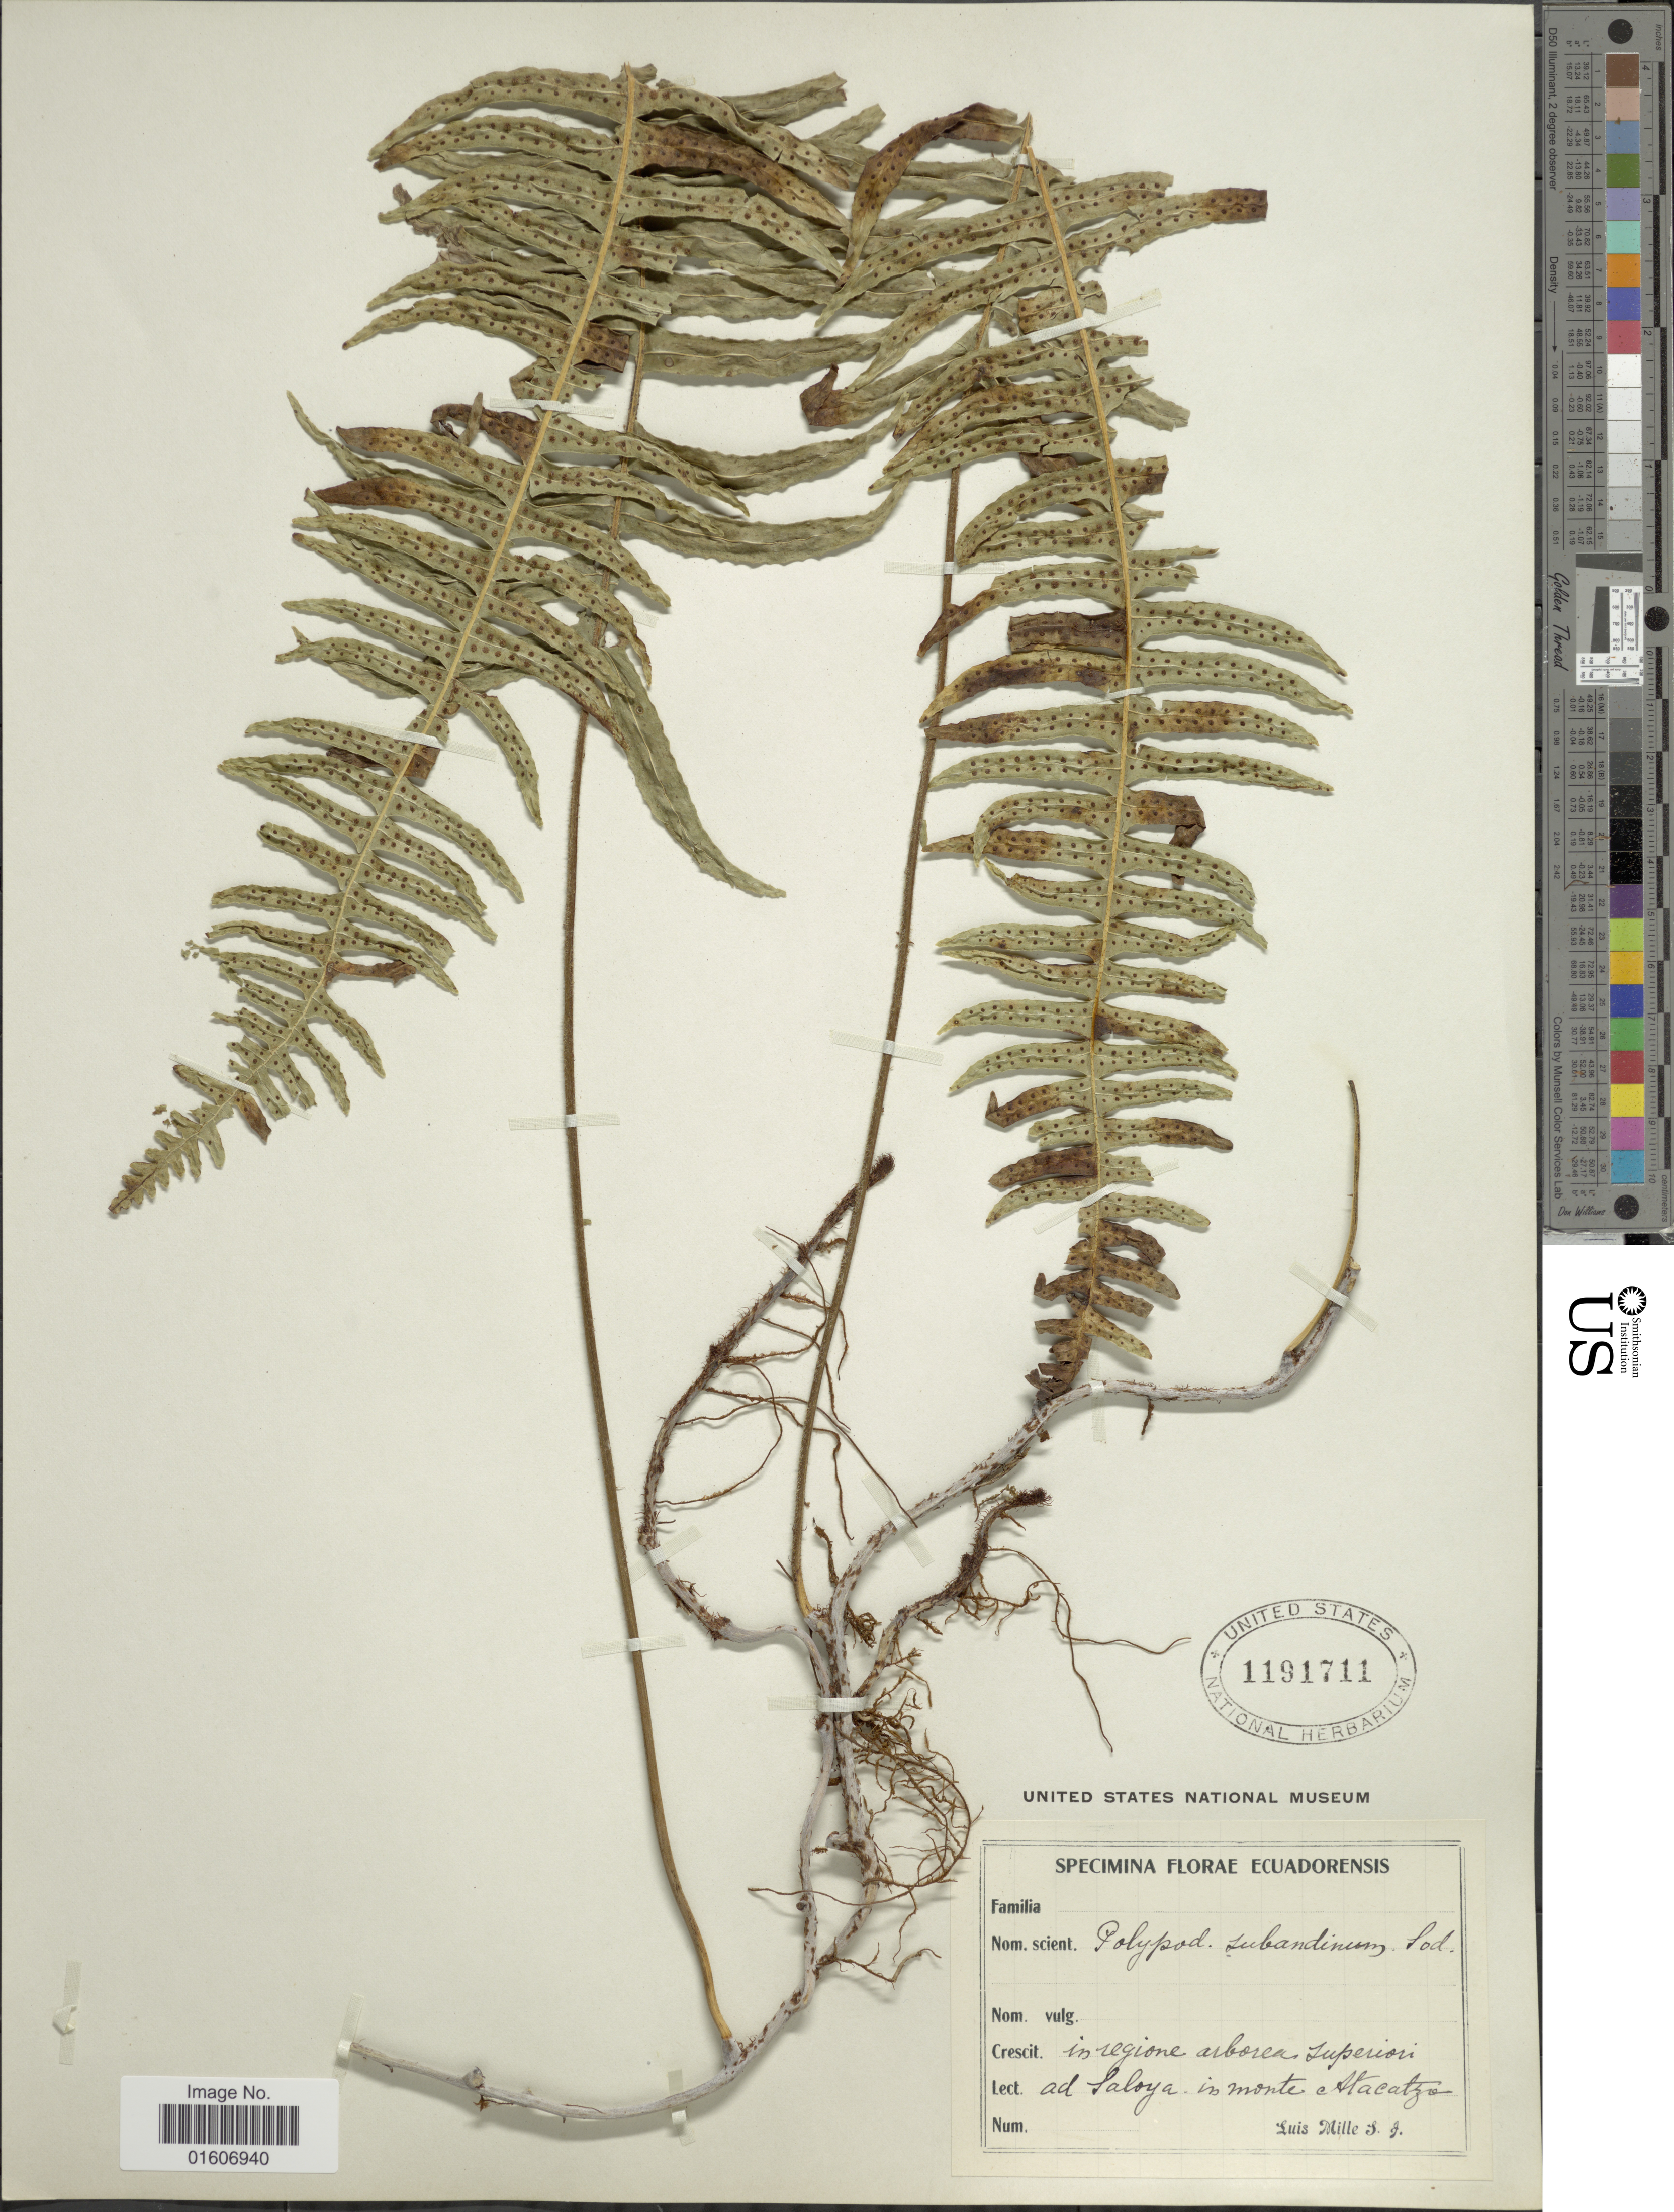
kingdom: Plantae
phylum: Tracheophyta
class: Polypodiopsida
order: Polypodiales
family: Polypodiaceae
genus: Serpocaulon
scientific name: Serpocaulon subandinum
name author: (Sod.) A.R. Sm.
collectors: L. Mille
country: Ecuador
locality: In regione arbores superiori ad Saloya in monte Atacazo.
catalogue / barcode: US 1191711